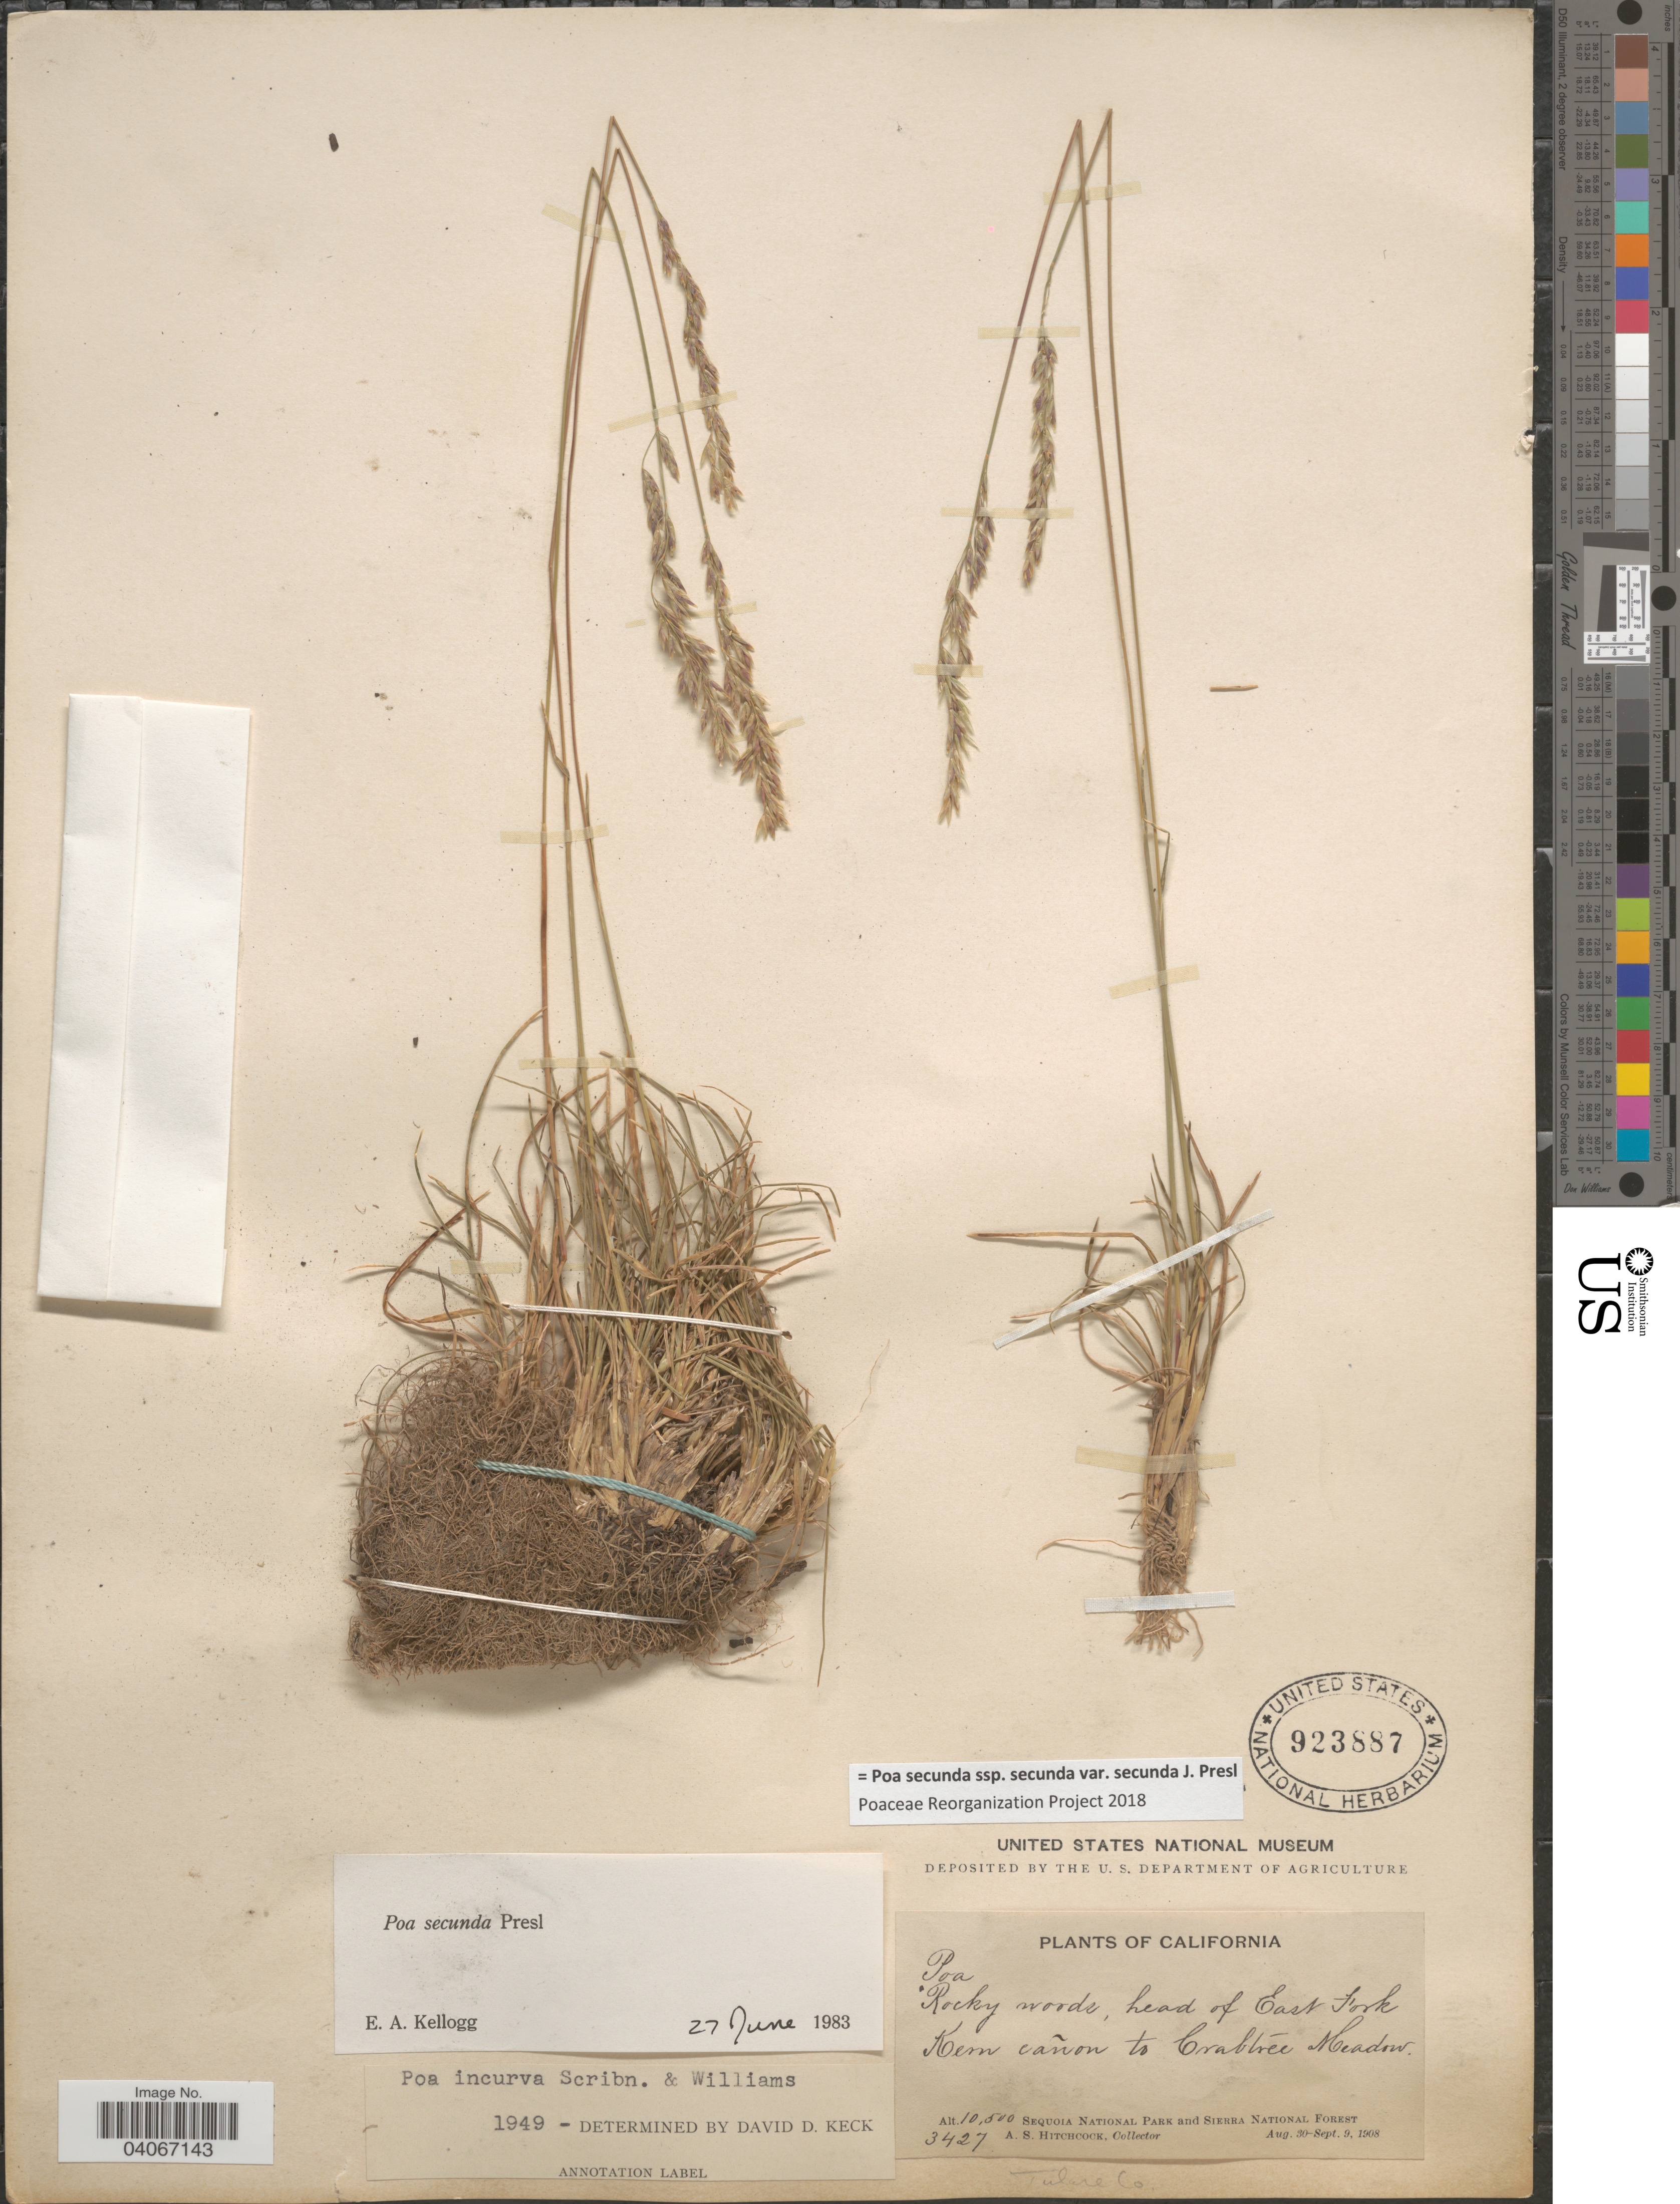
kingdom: Plantae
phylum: Tracheophyta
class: Liliopsida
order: Poales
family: Poaceae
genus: Poa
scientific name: Poa secunda subsp. secunda var. secunda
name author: J. Presl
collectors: A. S. Hitchcock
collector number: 3427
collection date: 1908-08-30/1908-09-09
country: United States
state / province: California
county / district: Tulare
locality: Head of East Fork. Kern Cañon to Crabtree Meadow. Tulare Co. Sequoia National Park and Sierra National Forest.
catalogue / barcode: US 923887